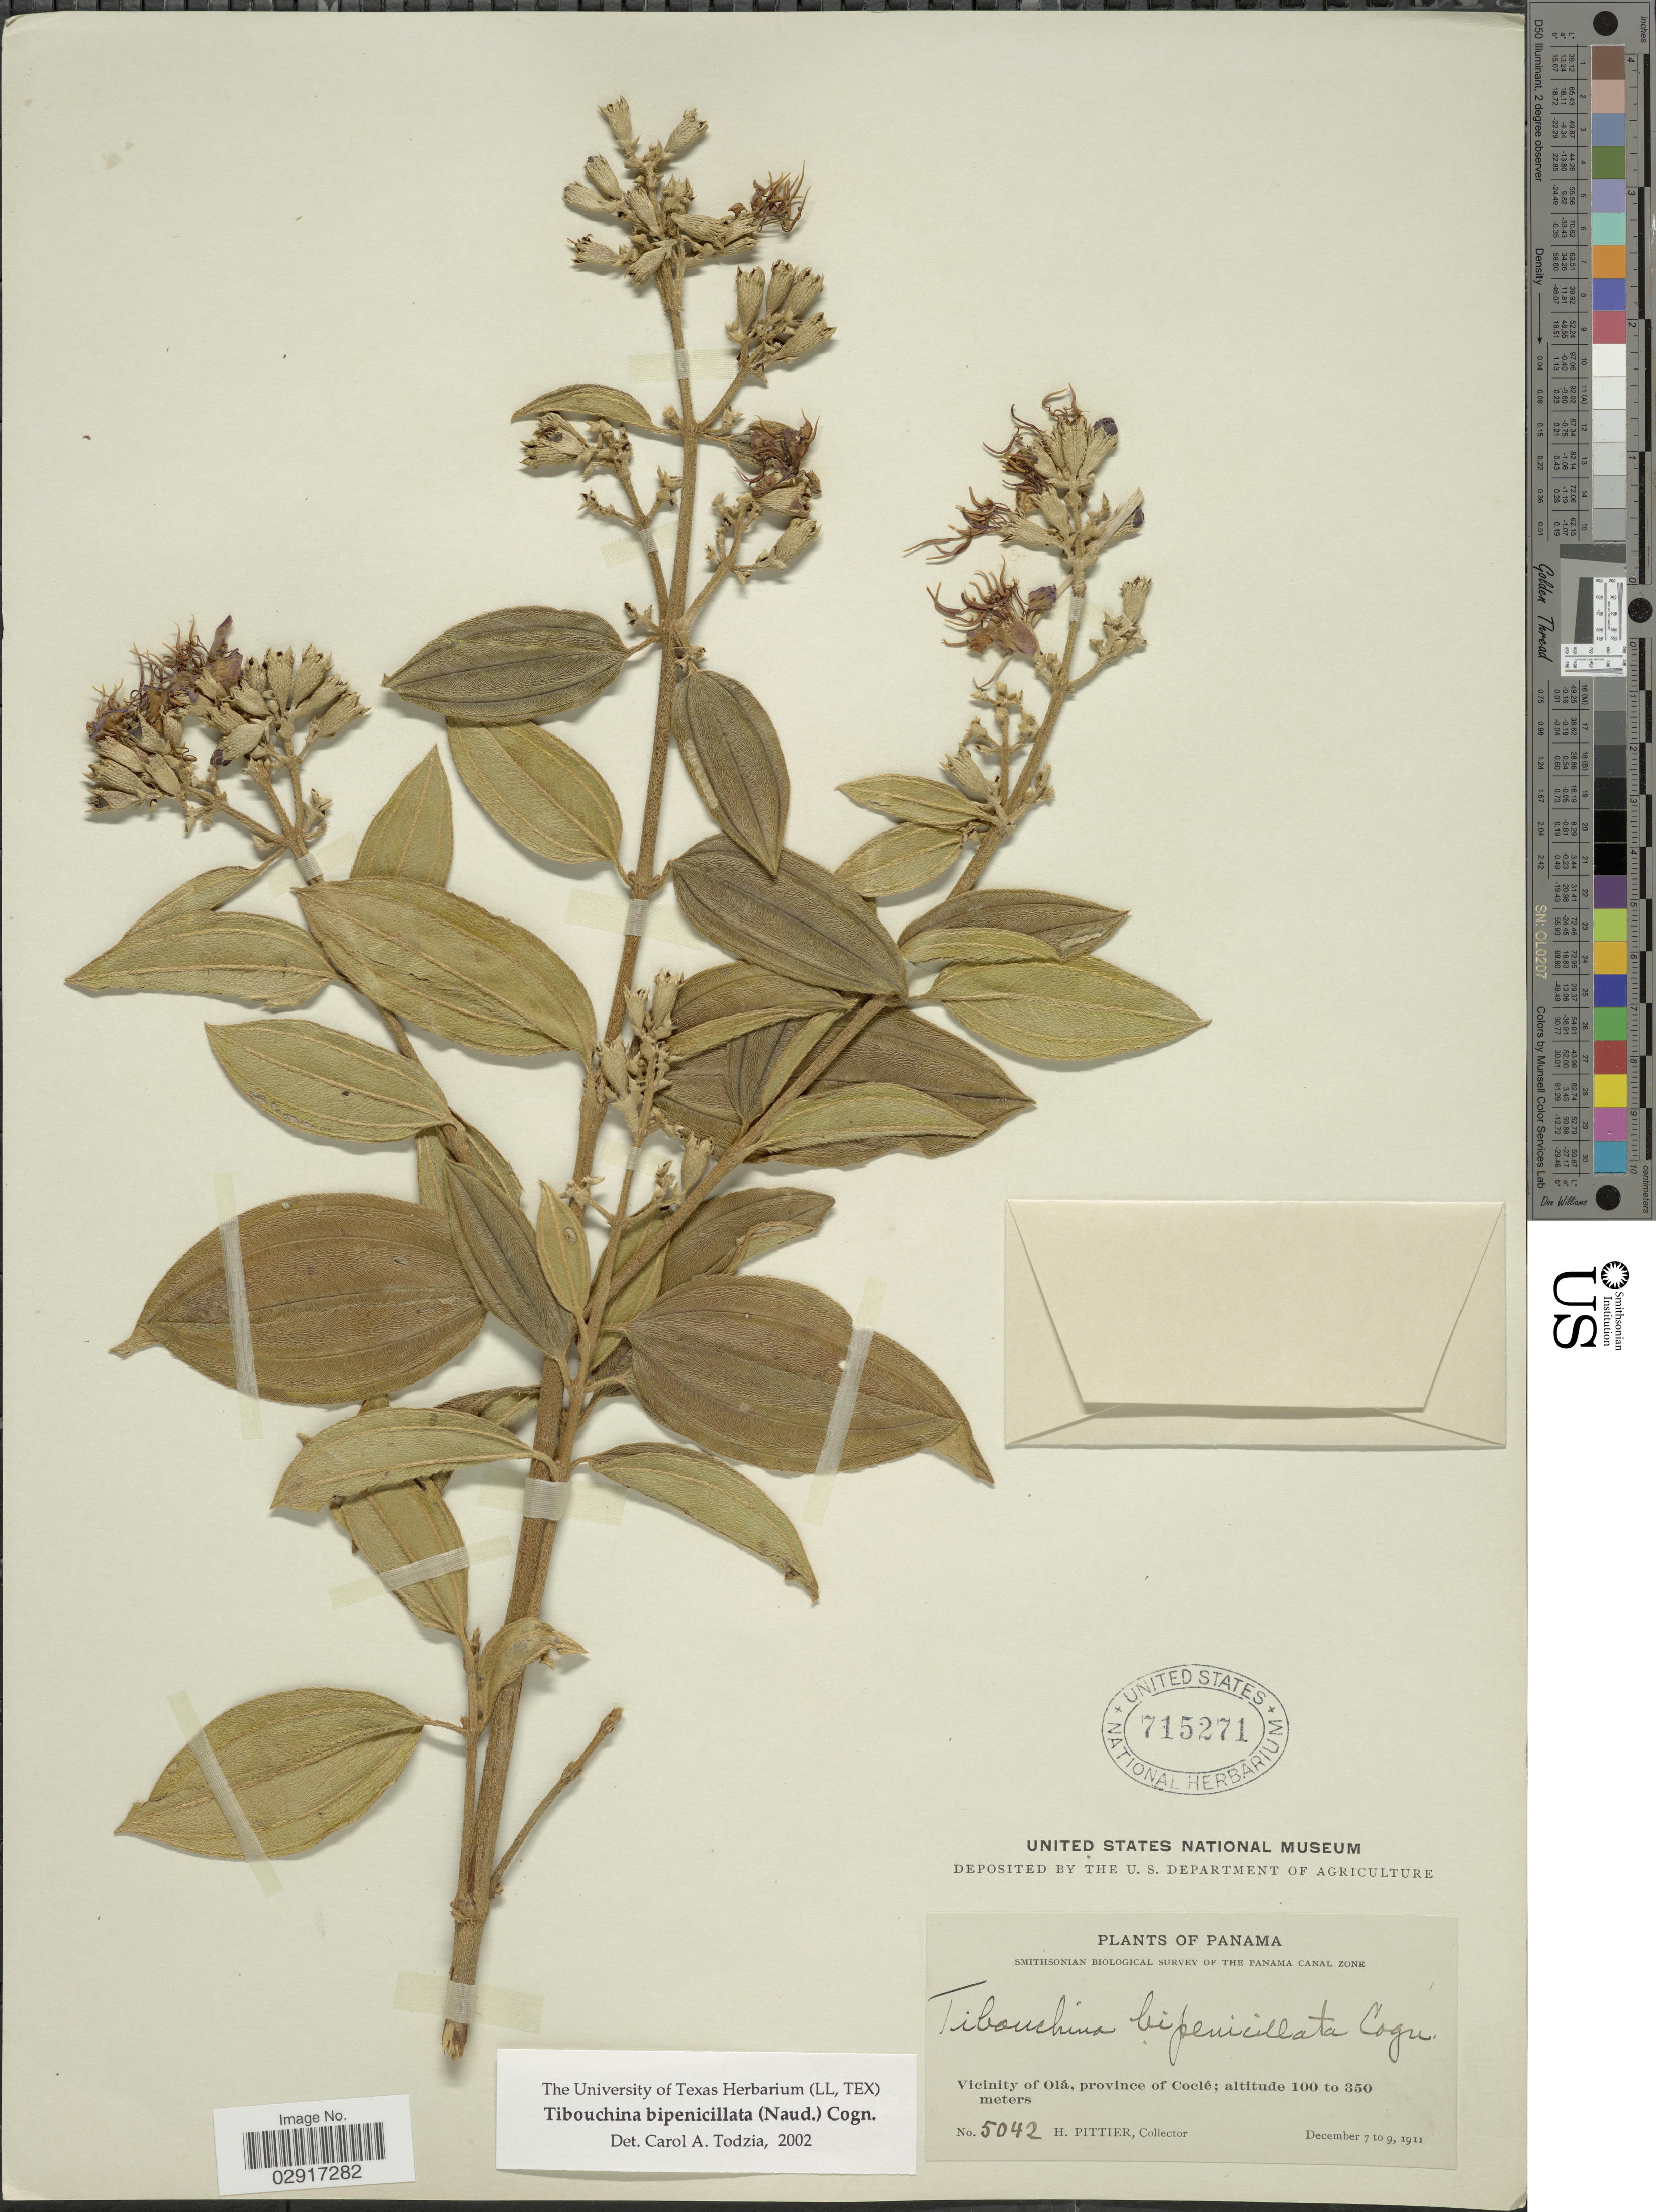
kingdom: Plantae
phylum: Tracheophyta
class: Magnoliopsida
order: Myrtales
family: Melastomataceae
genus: Tibouchina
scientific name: Tibouchina bipenicillata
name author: (Naudin) Cogn.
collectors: H. F. Pittier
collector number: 5042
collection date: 1911-12-07/1911-12-09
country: Panama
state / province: Coclé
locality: Vicinity of Olá.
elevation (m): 100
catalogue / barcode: US 715271